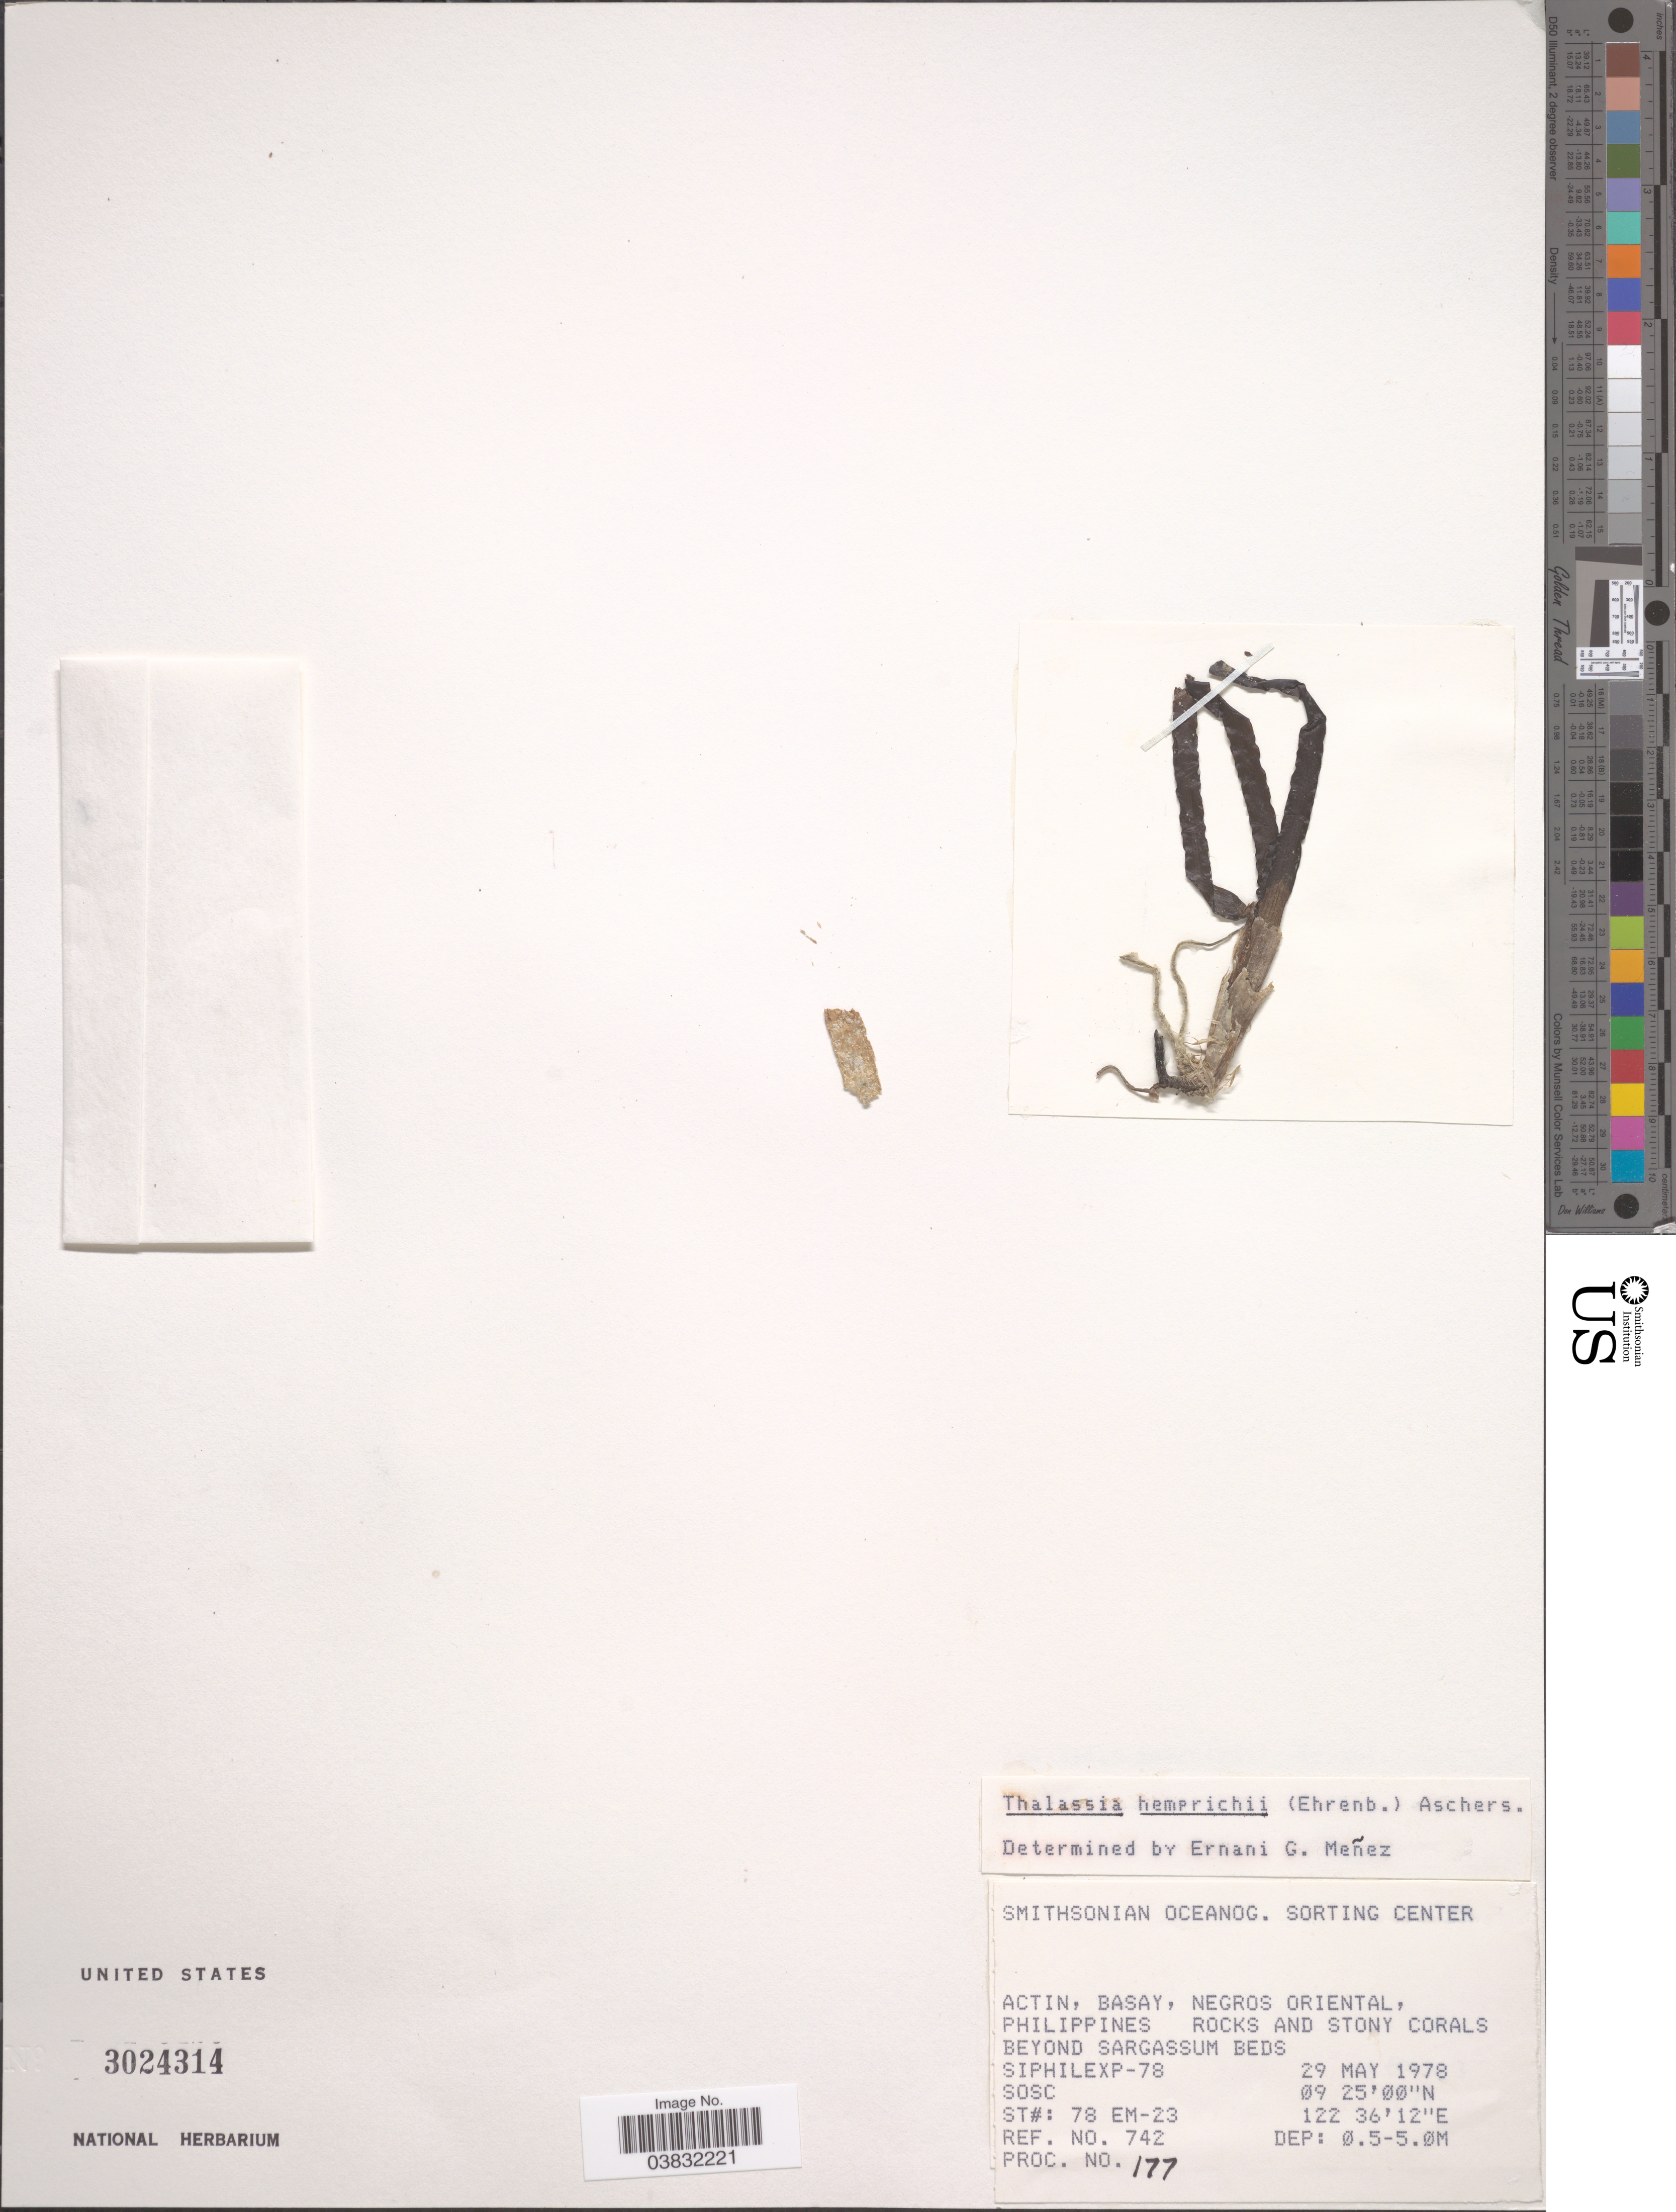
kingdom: Plantae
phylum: Tracheophyta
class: Liliopsida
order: Alismatales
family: Hydrocharitaceae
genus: Thalassia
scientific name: Thalassia hemprichii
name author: Asch.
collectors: SOSC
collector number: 742/177 ?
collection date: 1978-05-29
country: Philippines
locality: Actin, Basay, Negros Oriental.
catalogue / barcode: US 3024314